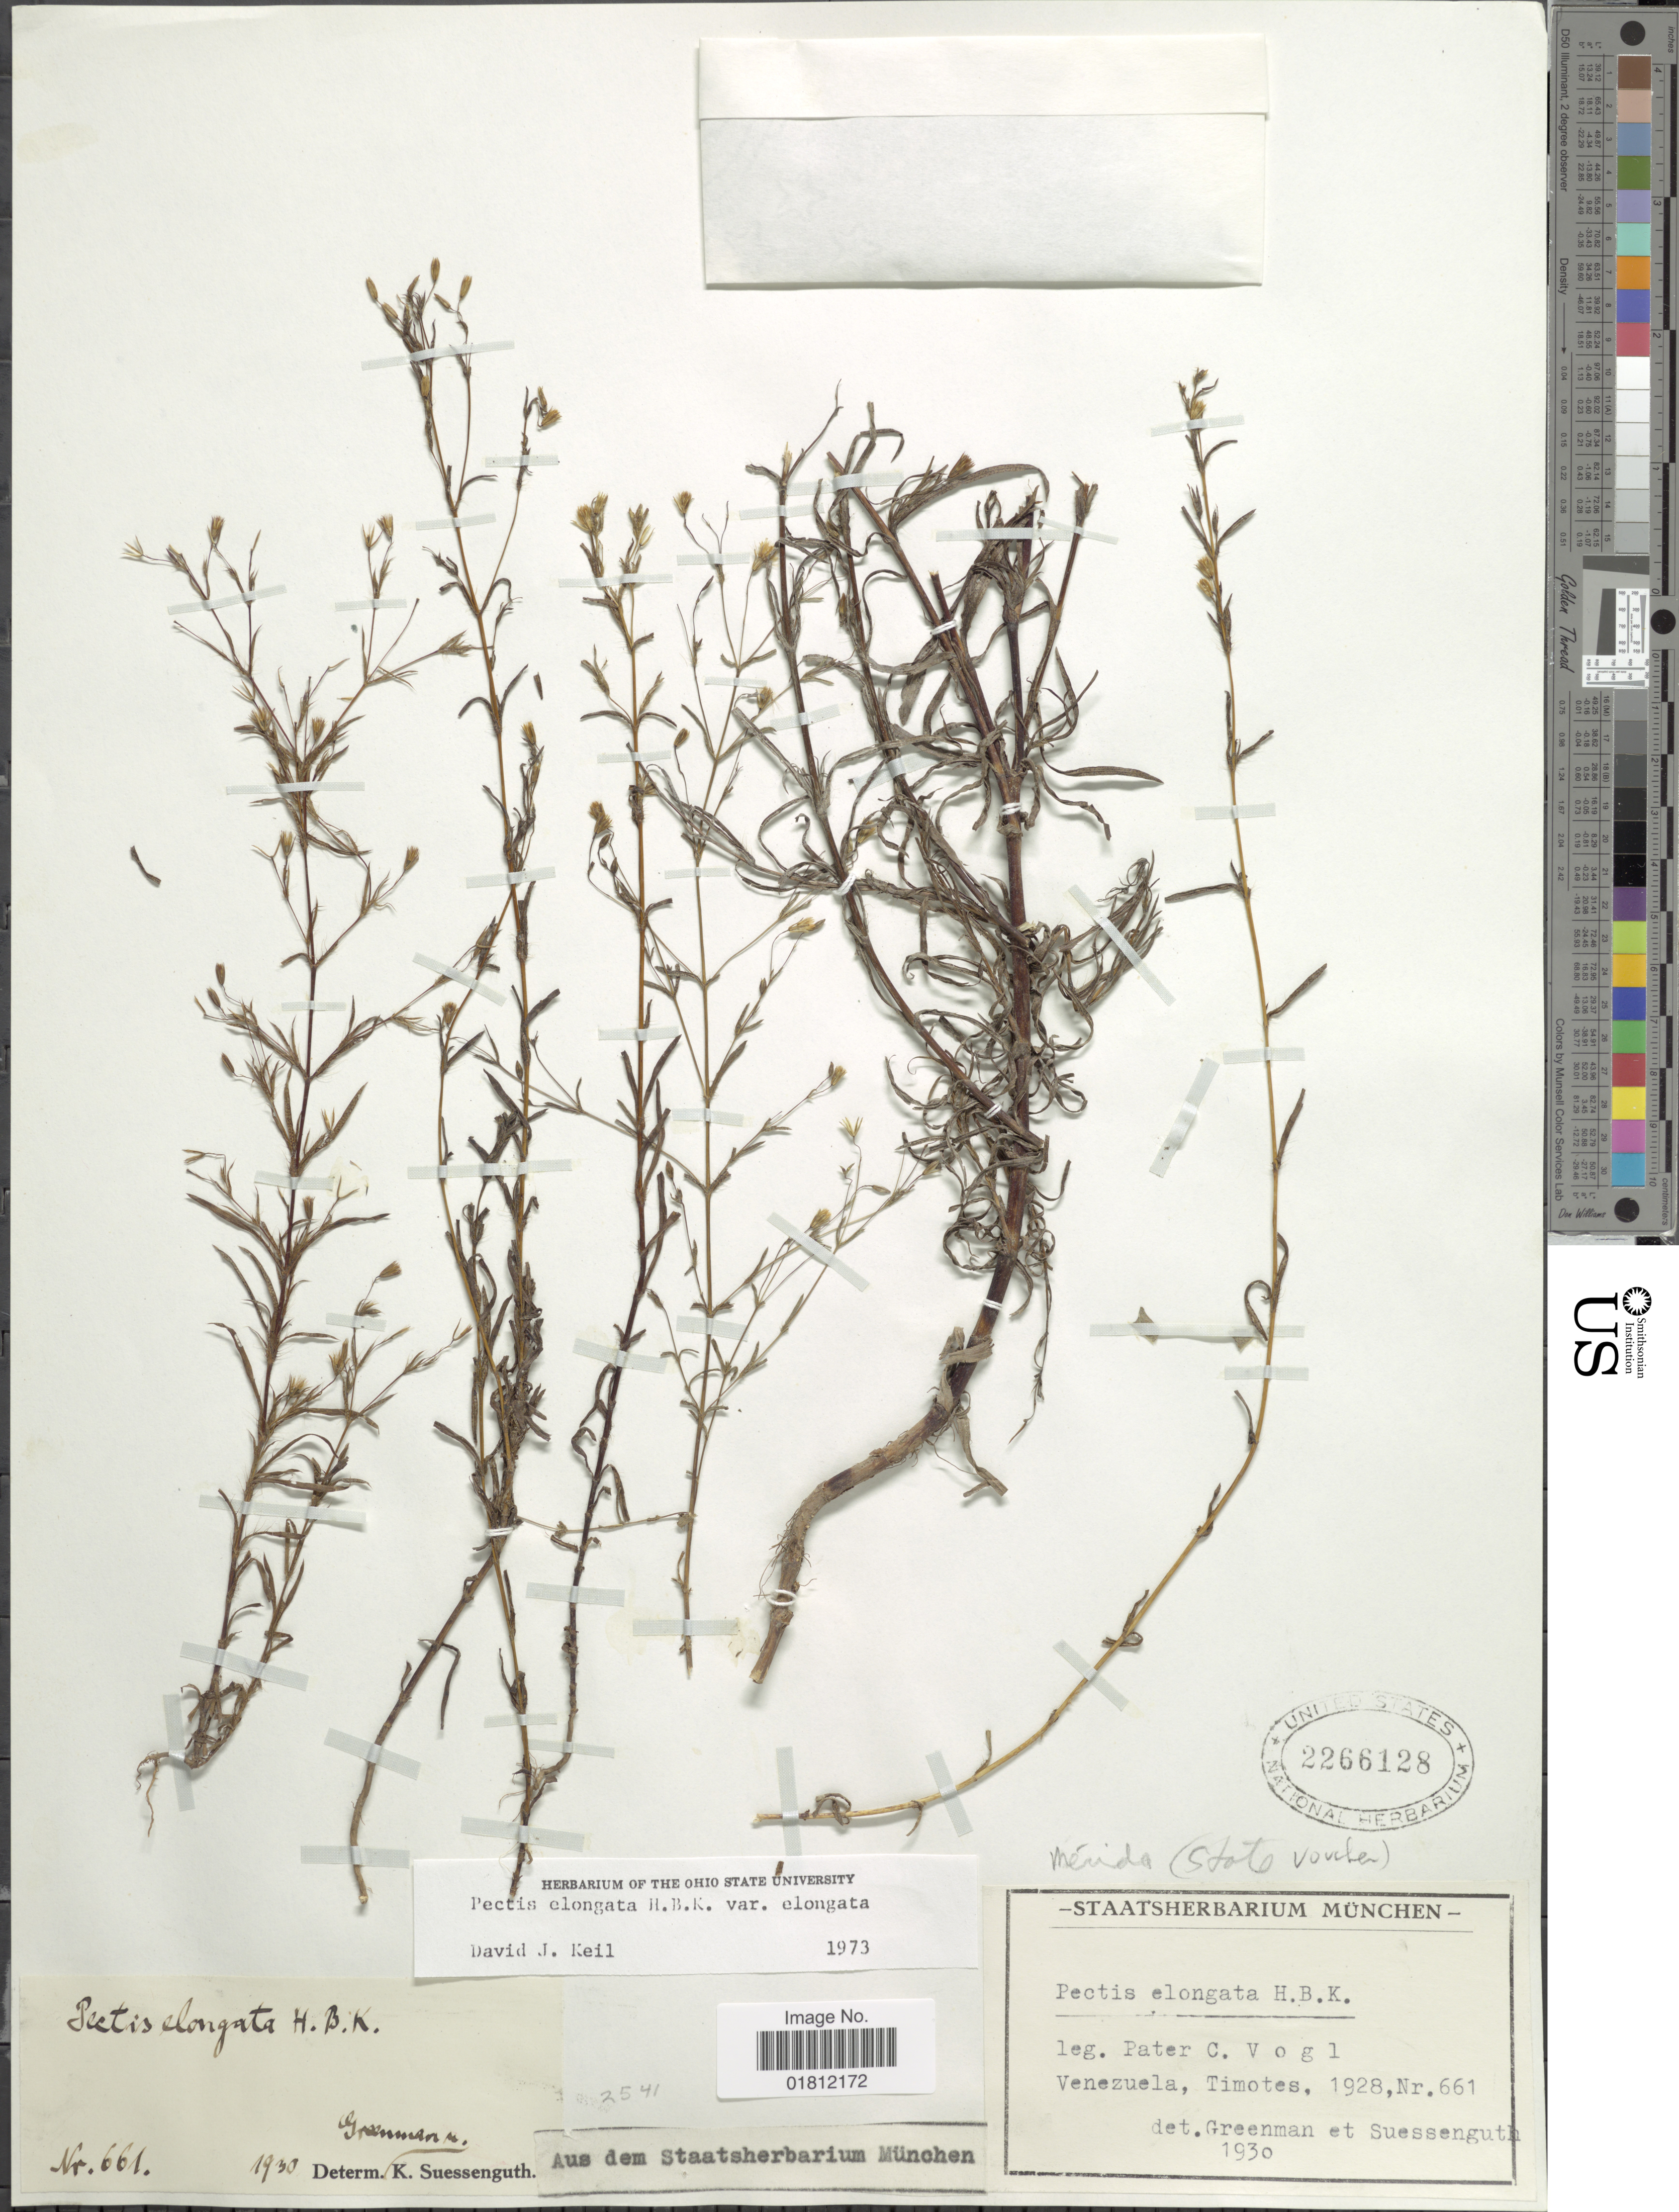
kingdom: Plantae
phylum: Tracheophyta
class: Magnoliopsida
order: Asterales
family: Asteraceae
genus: Pectis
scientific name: Pectis elongata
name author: Kunth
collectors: P. C. Vogl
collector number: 661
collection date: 1928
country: Venezuela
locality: Venezuela, Timotes.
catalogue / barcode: US 2266128